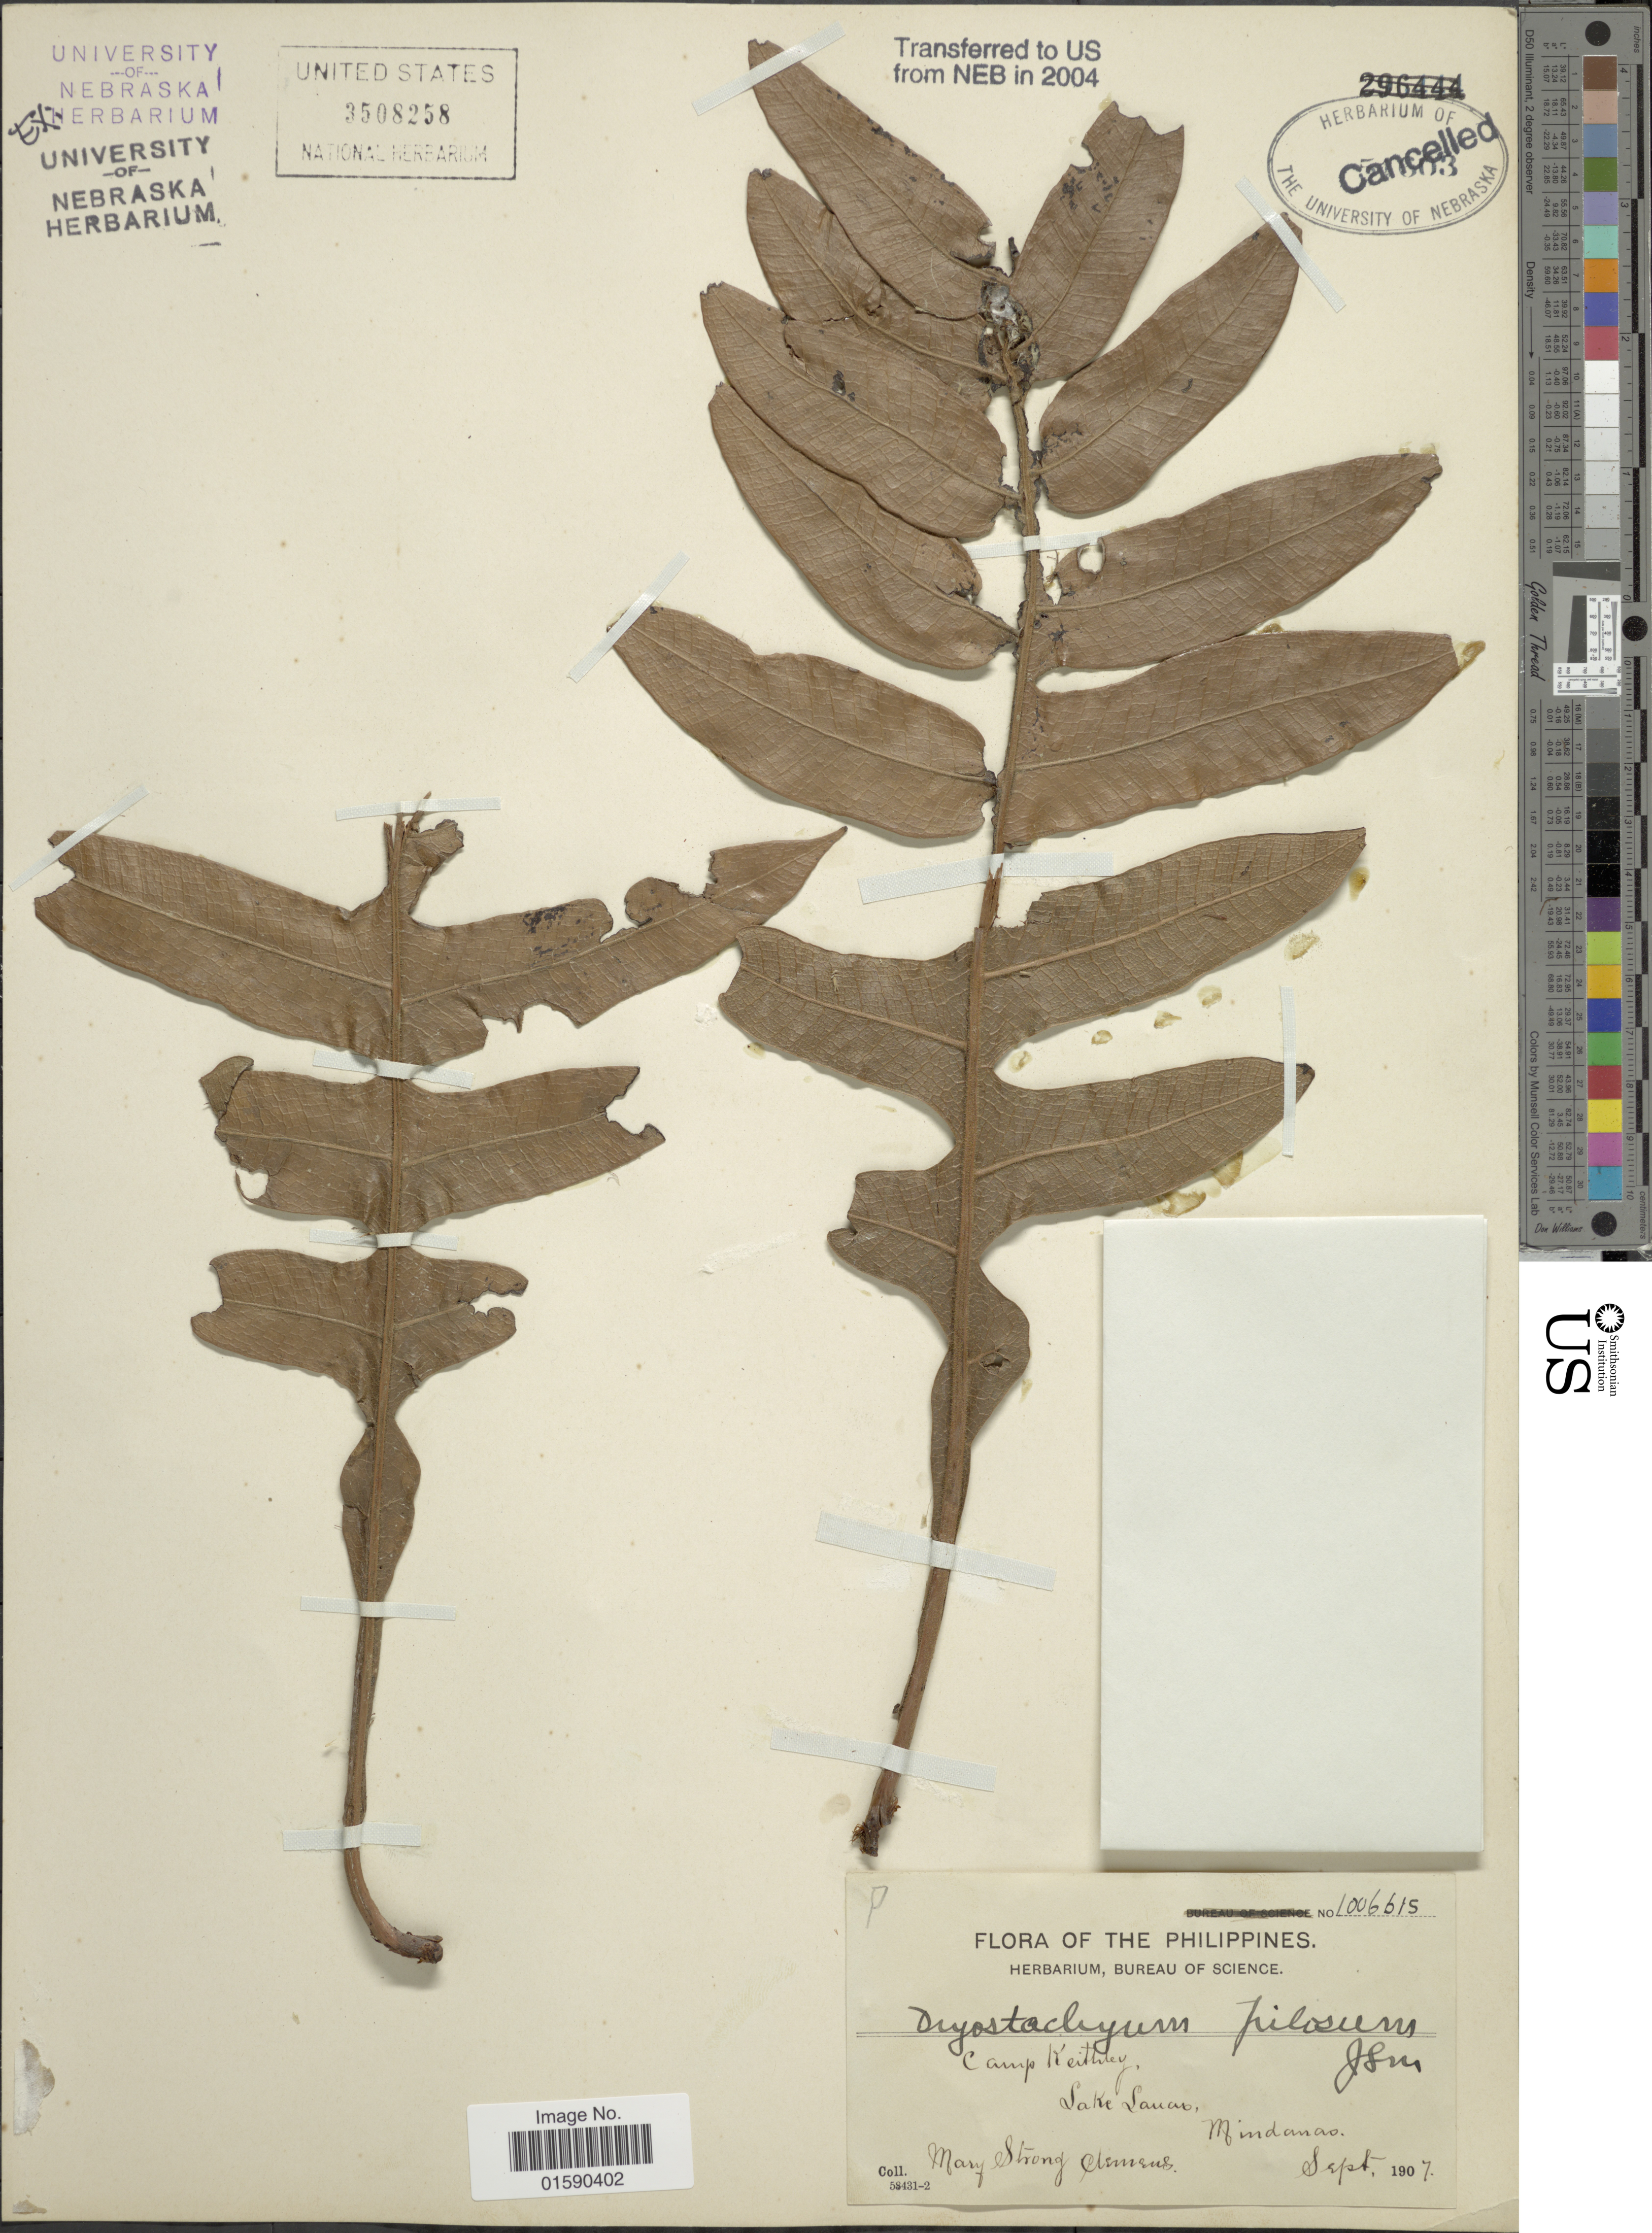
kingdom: Plantae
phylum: Tracheophyta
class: Polypodiopsida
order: Polypodiales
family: Polypodiaceae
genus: Aglaomorpha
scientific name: Aglaomorpha pilosa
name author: Copel.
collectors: M. S. Clemens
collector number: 1006615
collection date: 1907-09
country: Philippines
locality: Camp Keithley, Lake Lanao, Mindanao.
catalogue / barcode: US 3508258